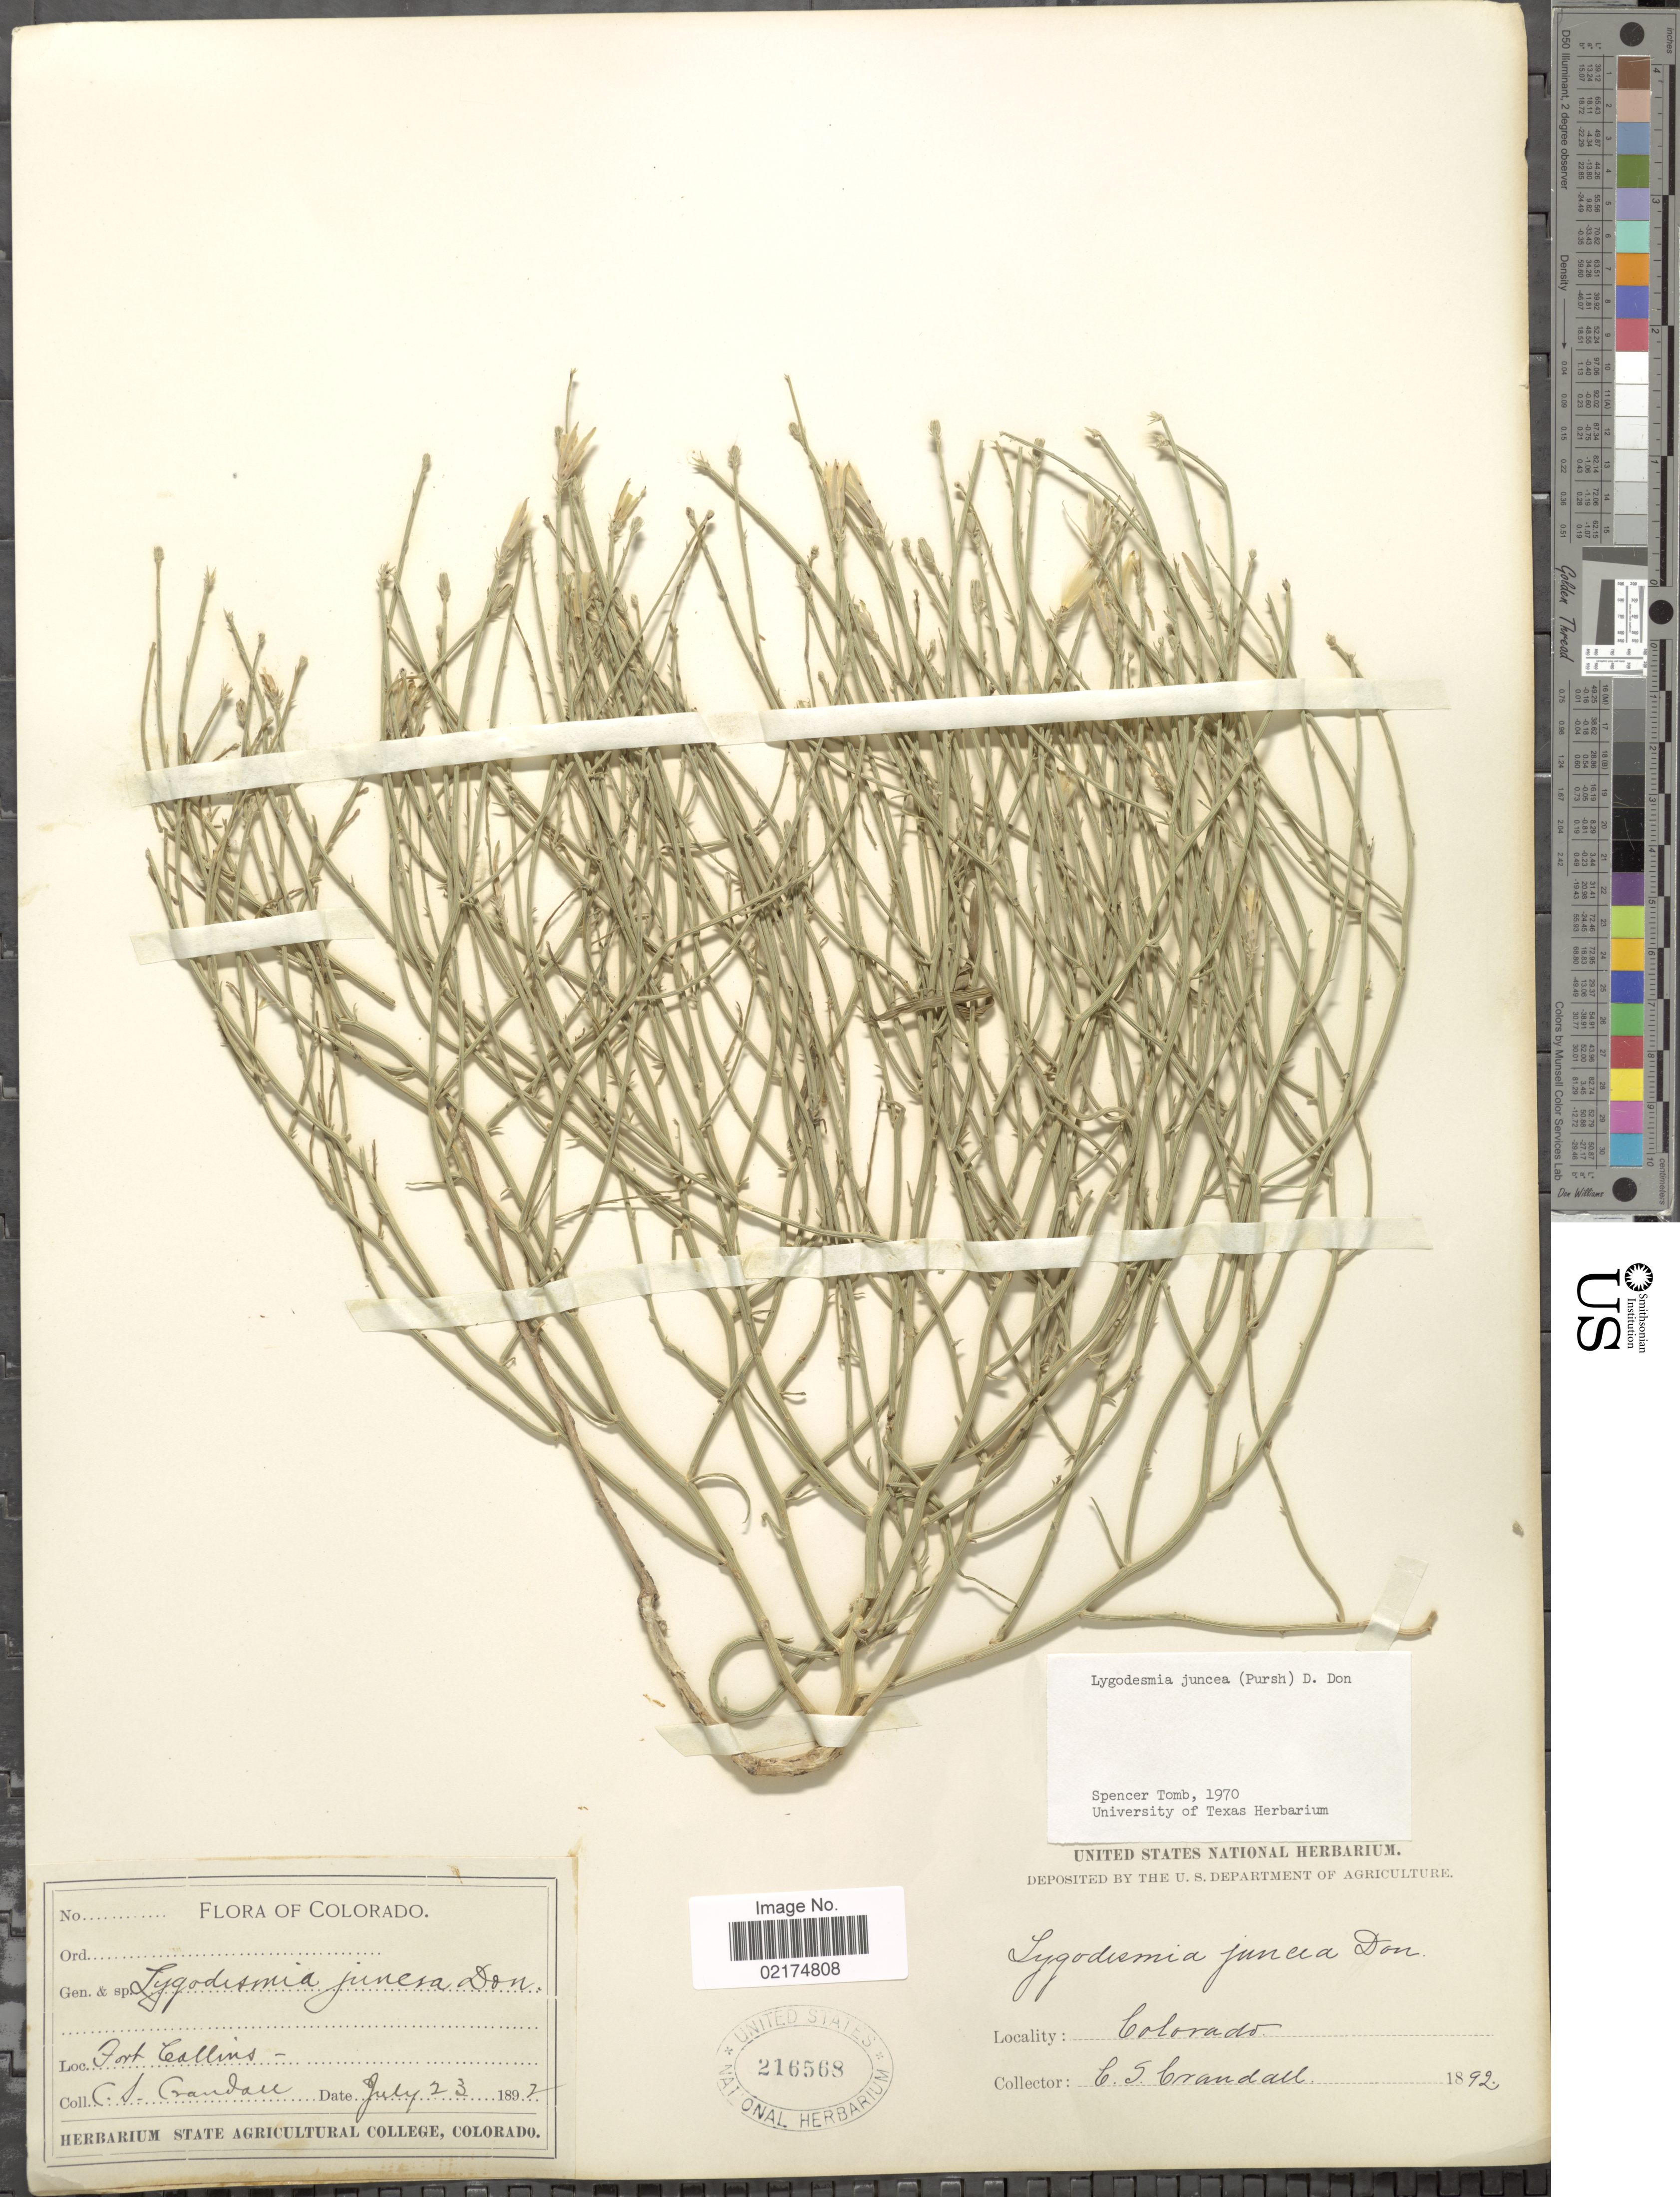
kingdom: Plantae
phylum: Tracheophyta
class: Magnoliopsida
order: Asterales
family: Asteraceae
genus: Lygodesmia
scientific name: Lygodesmia juncea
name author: D. Don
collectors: C. Crandall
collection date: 1892-07-23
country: United States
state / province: Colorado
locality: Fort Collins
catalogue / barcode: US 216568